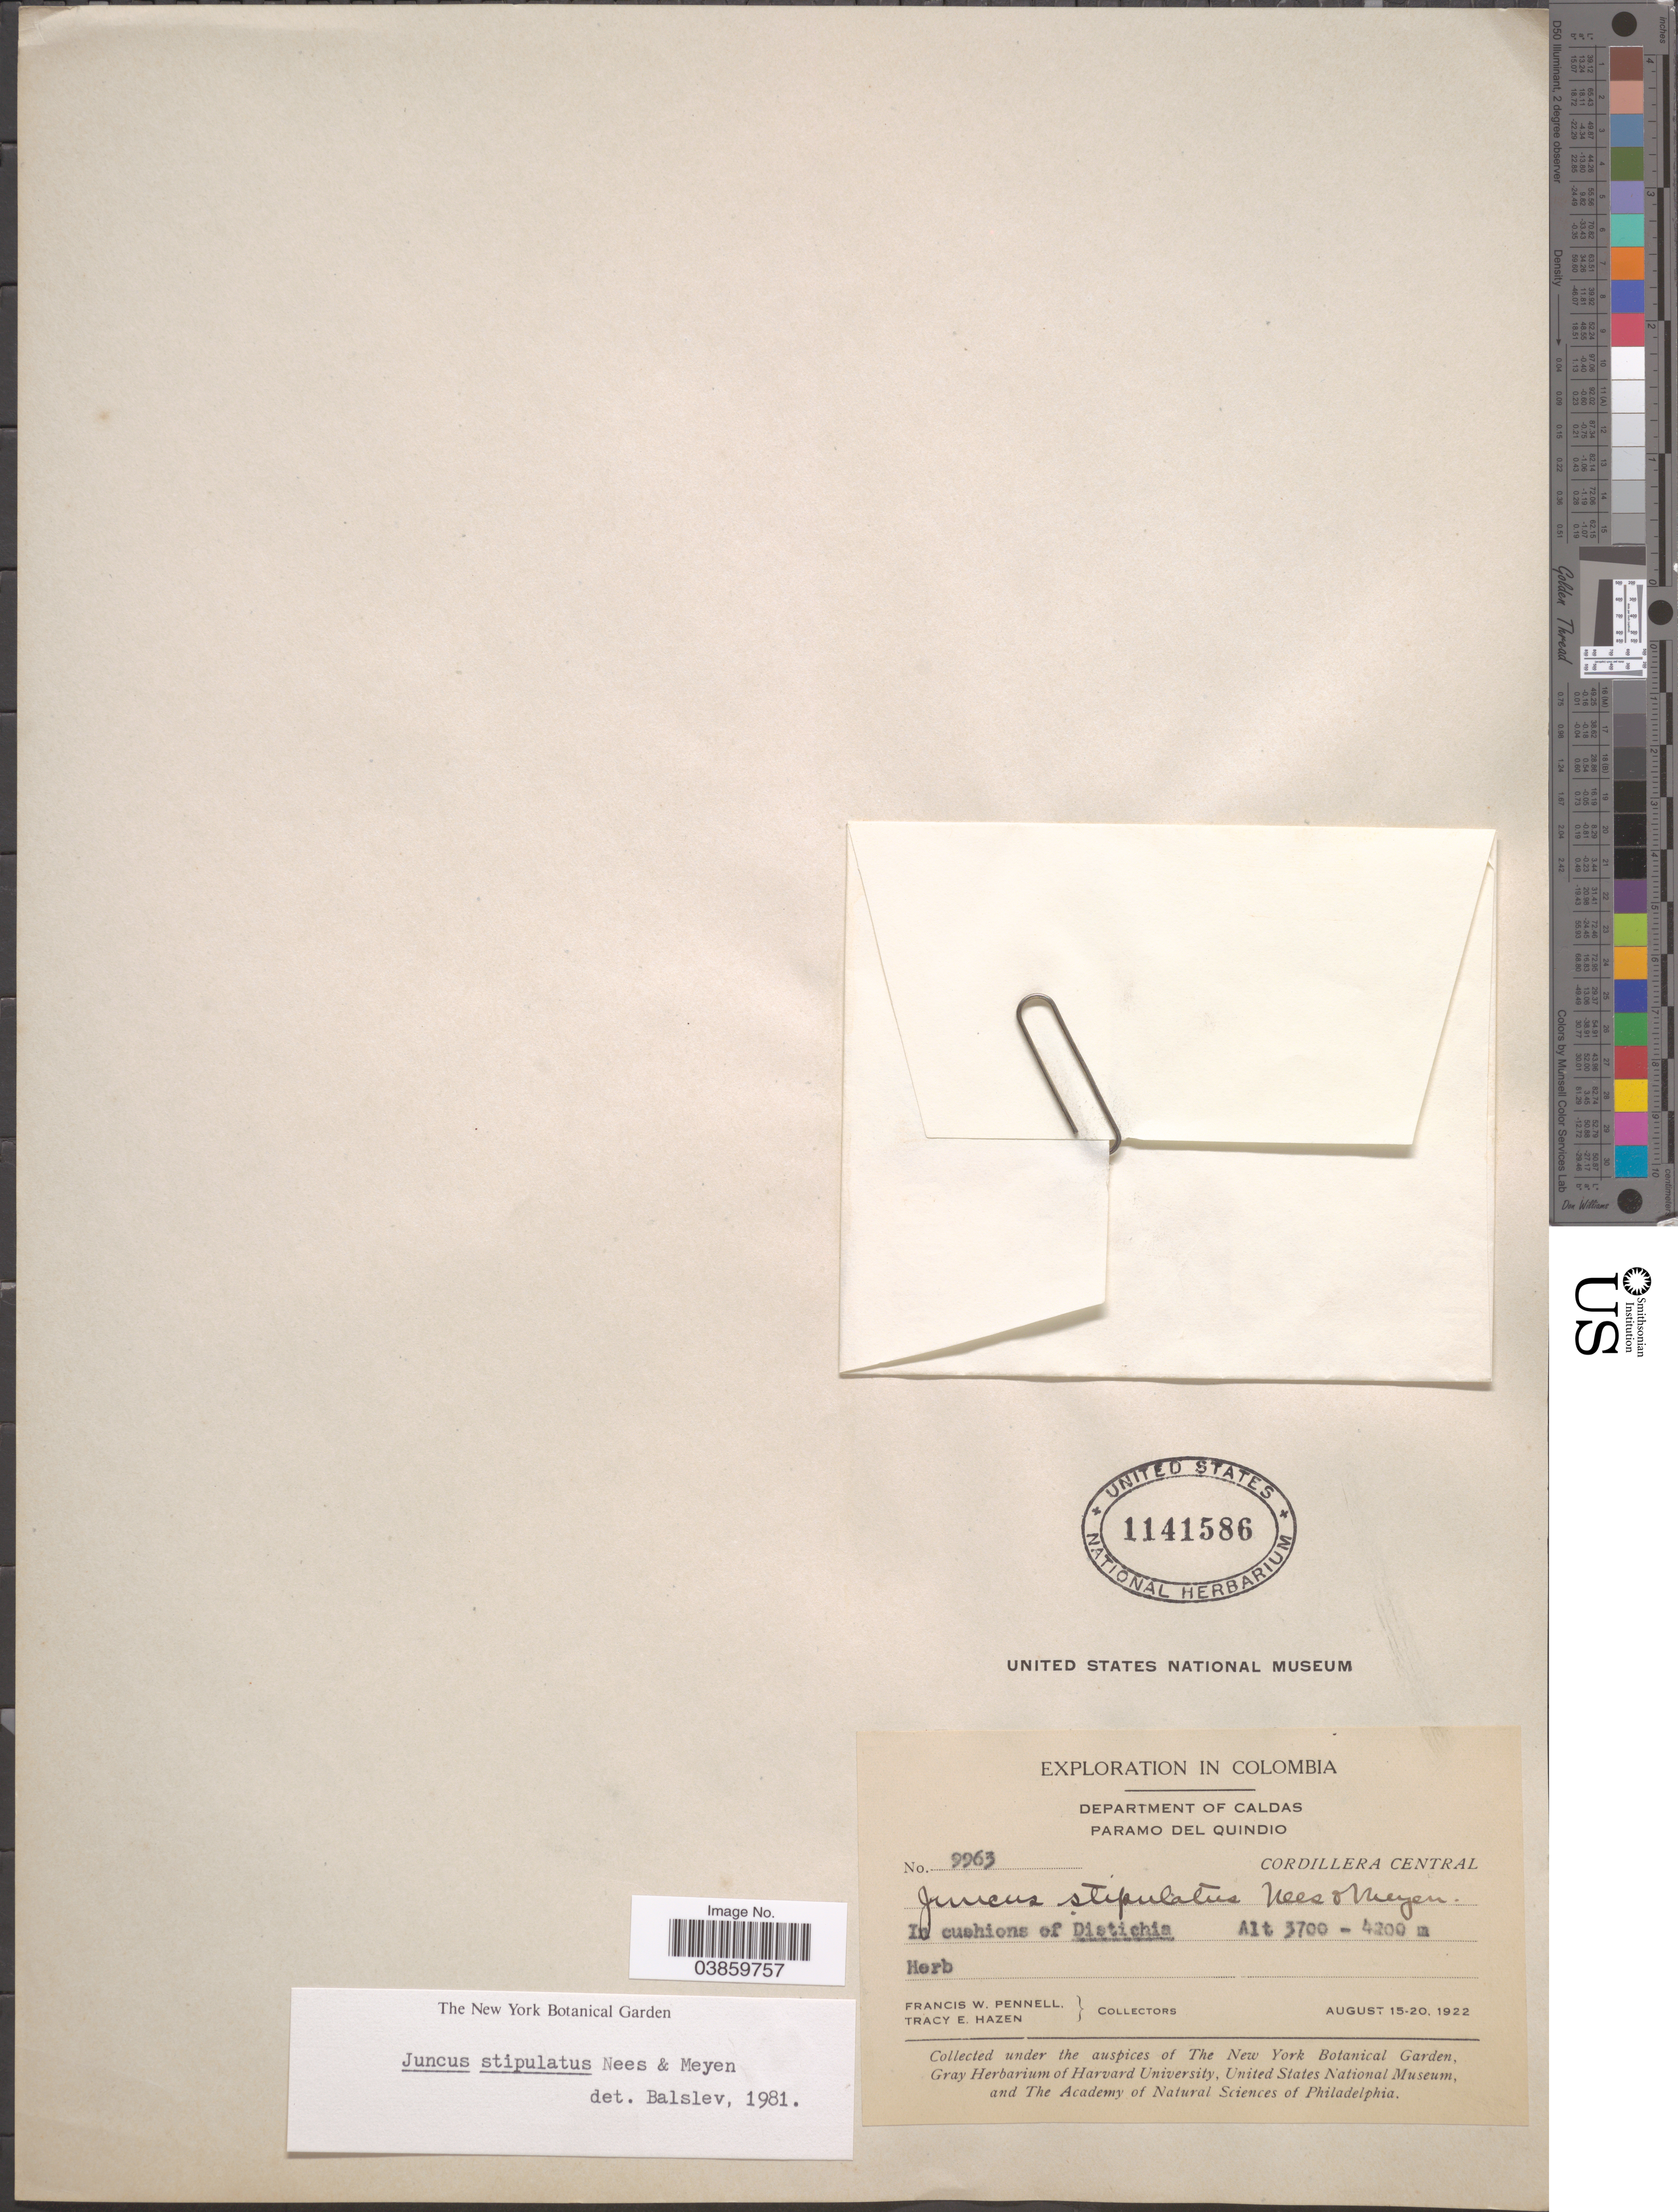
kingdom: Plantae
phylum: Tracheophyta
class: Liliopsida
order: Poales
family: Juncaceae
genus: Juncus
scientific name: Juncus stipulatus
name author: Nees & Meyen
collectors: F. W. Pennell & T. E. Hazen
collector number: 9963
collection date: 1922-08-15/1922-08-20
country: Colombia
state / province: Caldas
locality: Department of Caldas, Paramo del Quindio. Cordillera Central. In cushions of Disticha.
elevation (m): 3700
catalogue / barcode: US 1141586